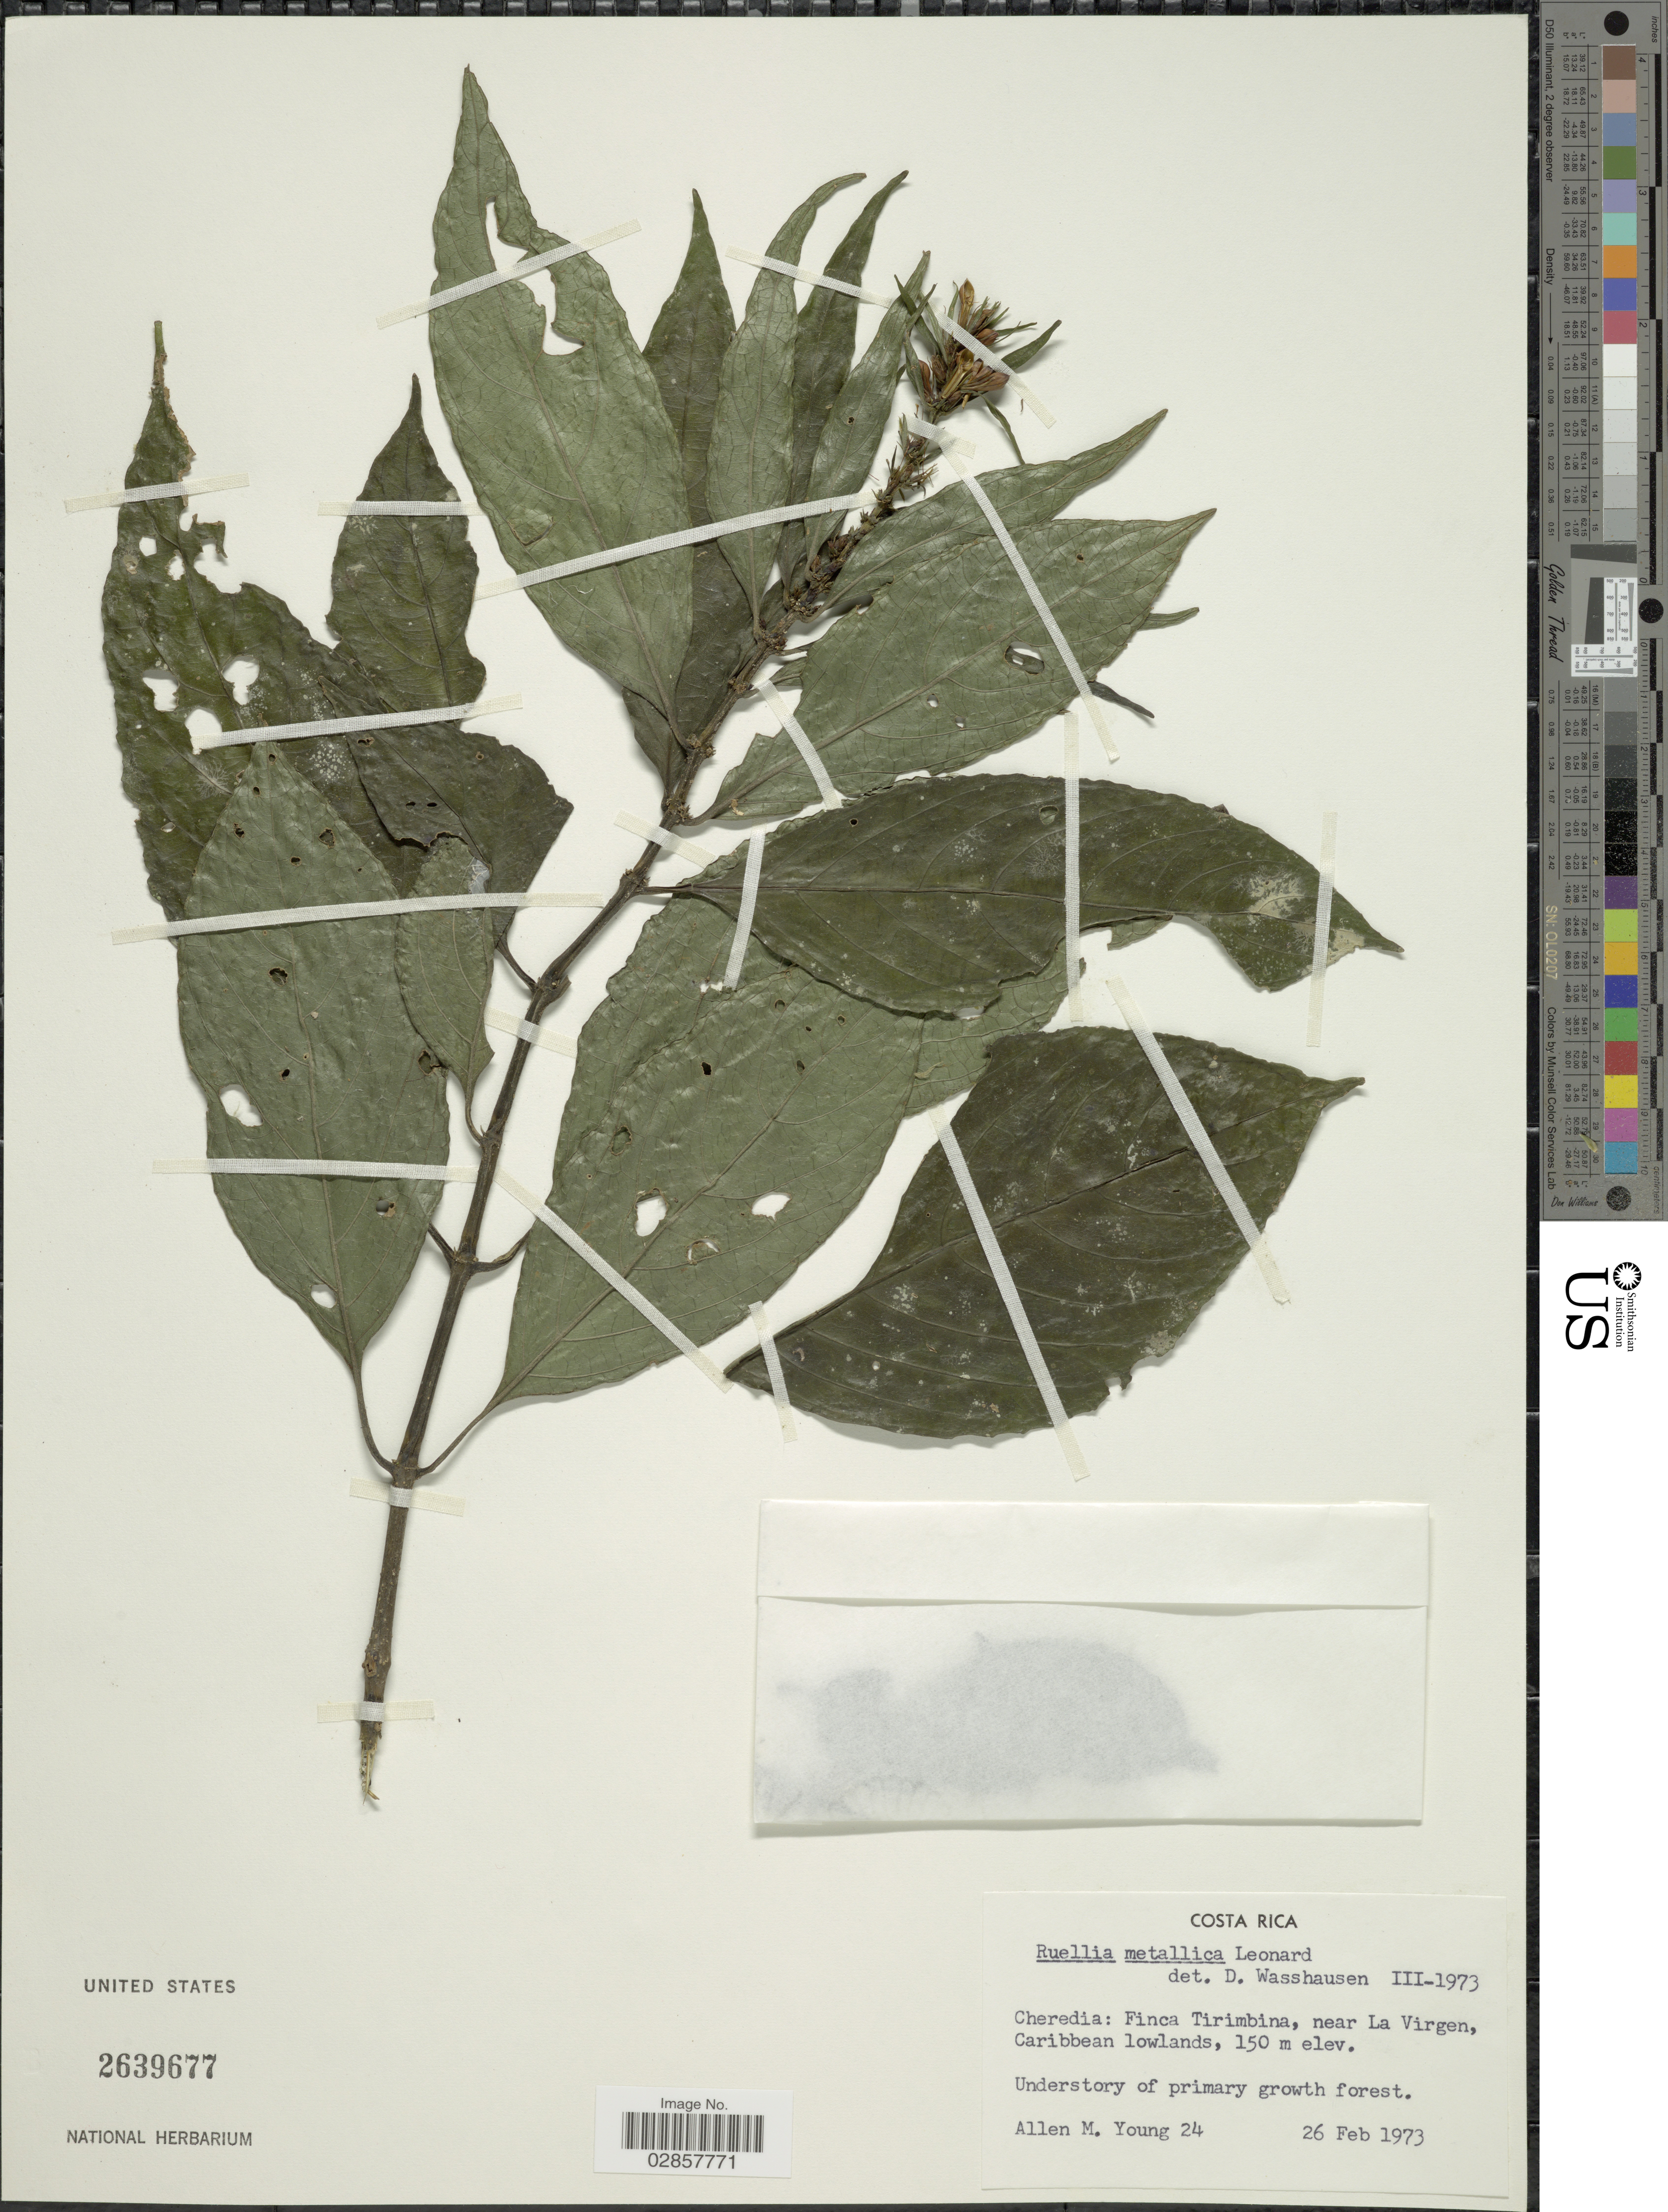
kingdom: Plantae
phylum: Tracheophyta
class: Magnoliopsida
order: Lamiales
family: Acanthaceae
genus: Ruellia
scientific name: Ruellia metallica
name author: Leonard in Standl.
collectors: A. Young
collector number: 24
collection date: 1973-02-26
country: Costa Rica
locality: Cheredia: Finca Tirimbina, near La Virgen, Caribbean lowlands.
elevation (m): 150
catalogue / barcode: US 2639677